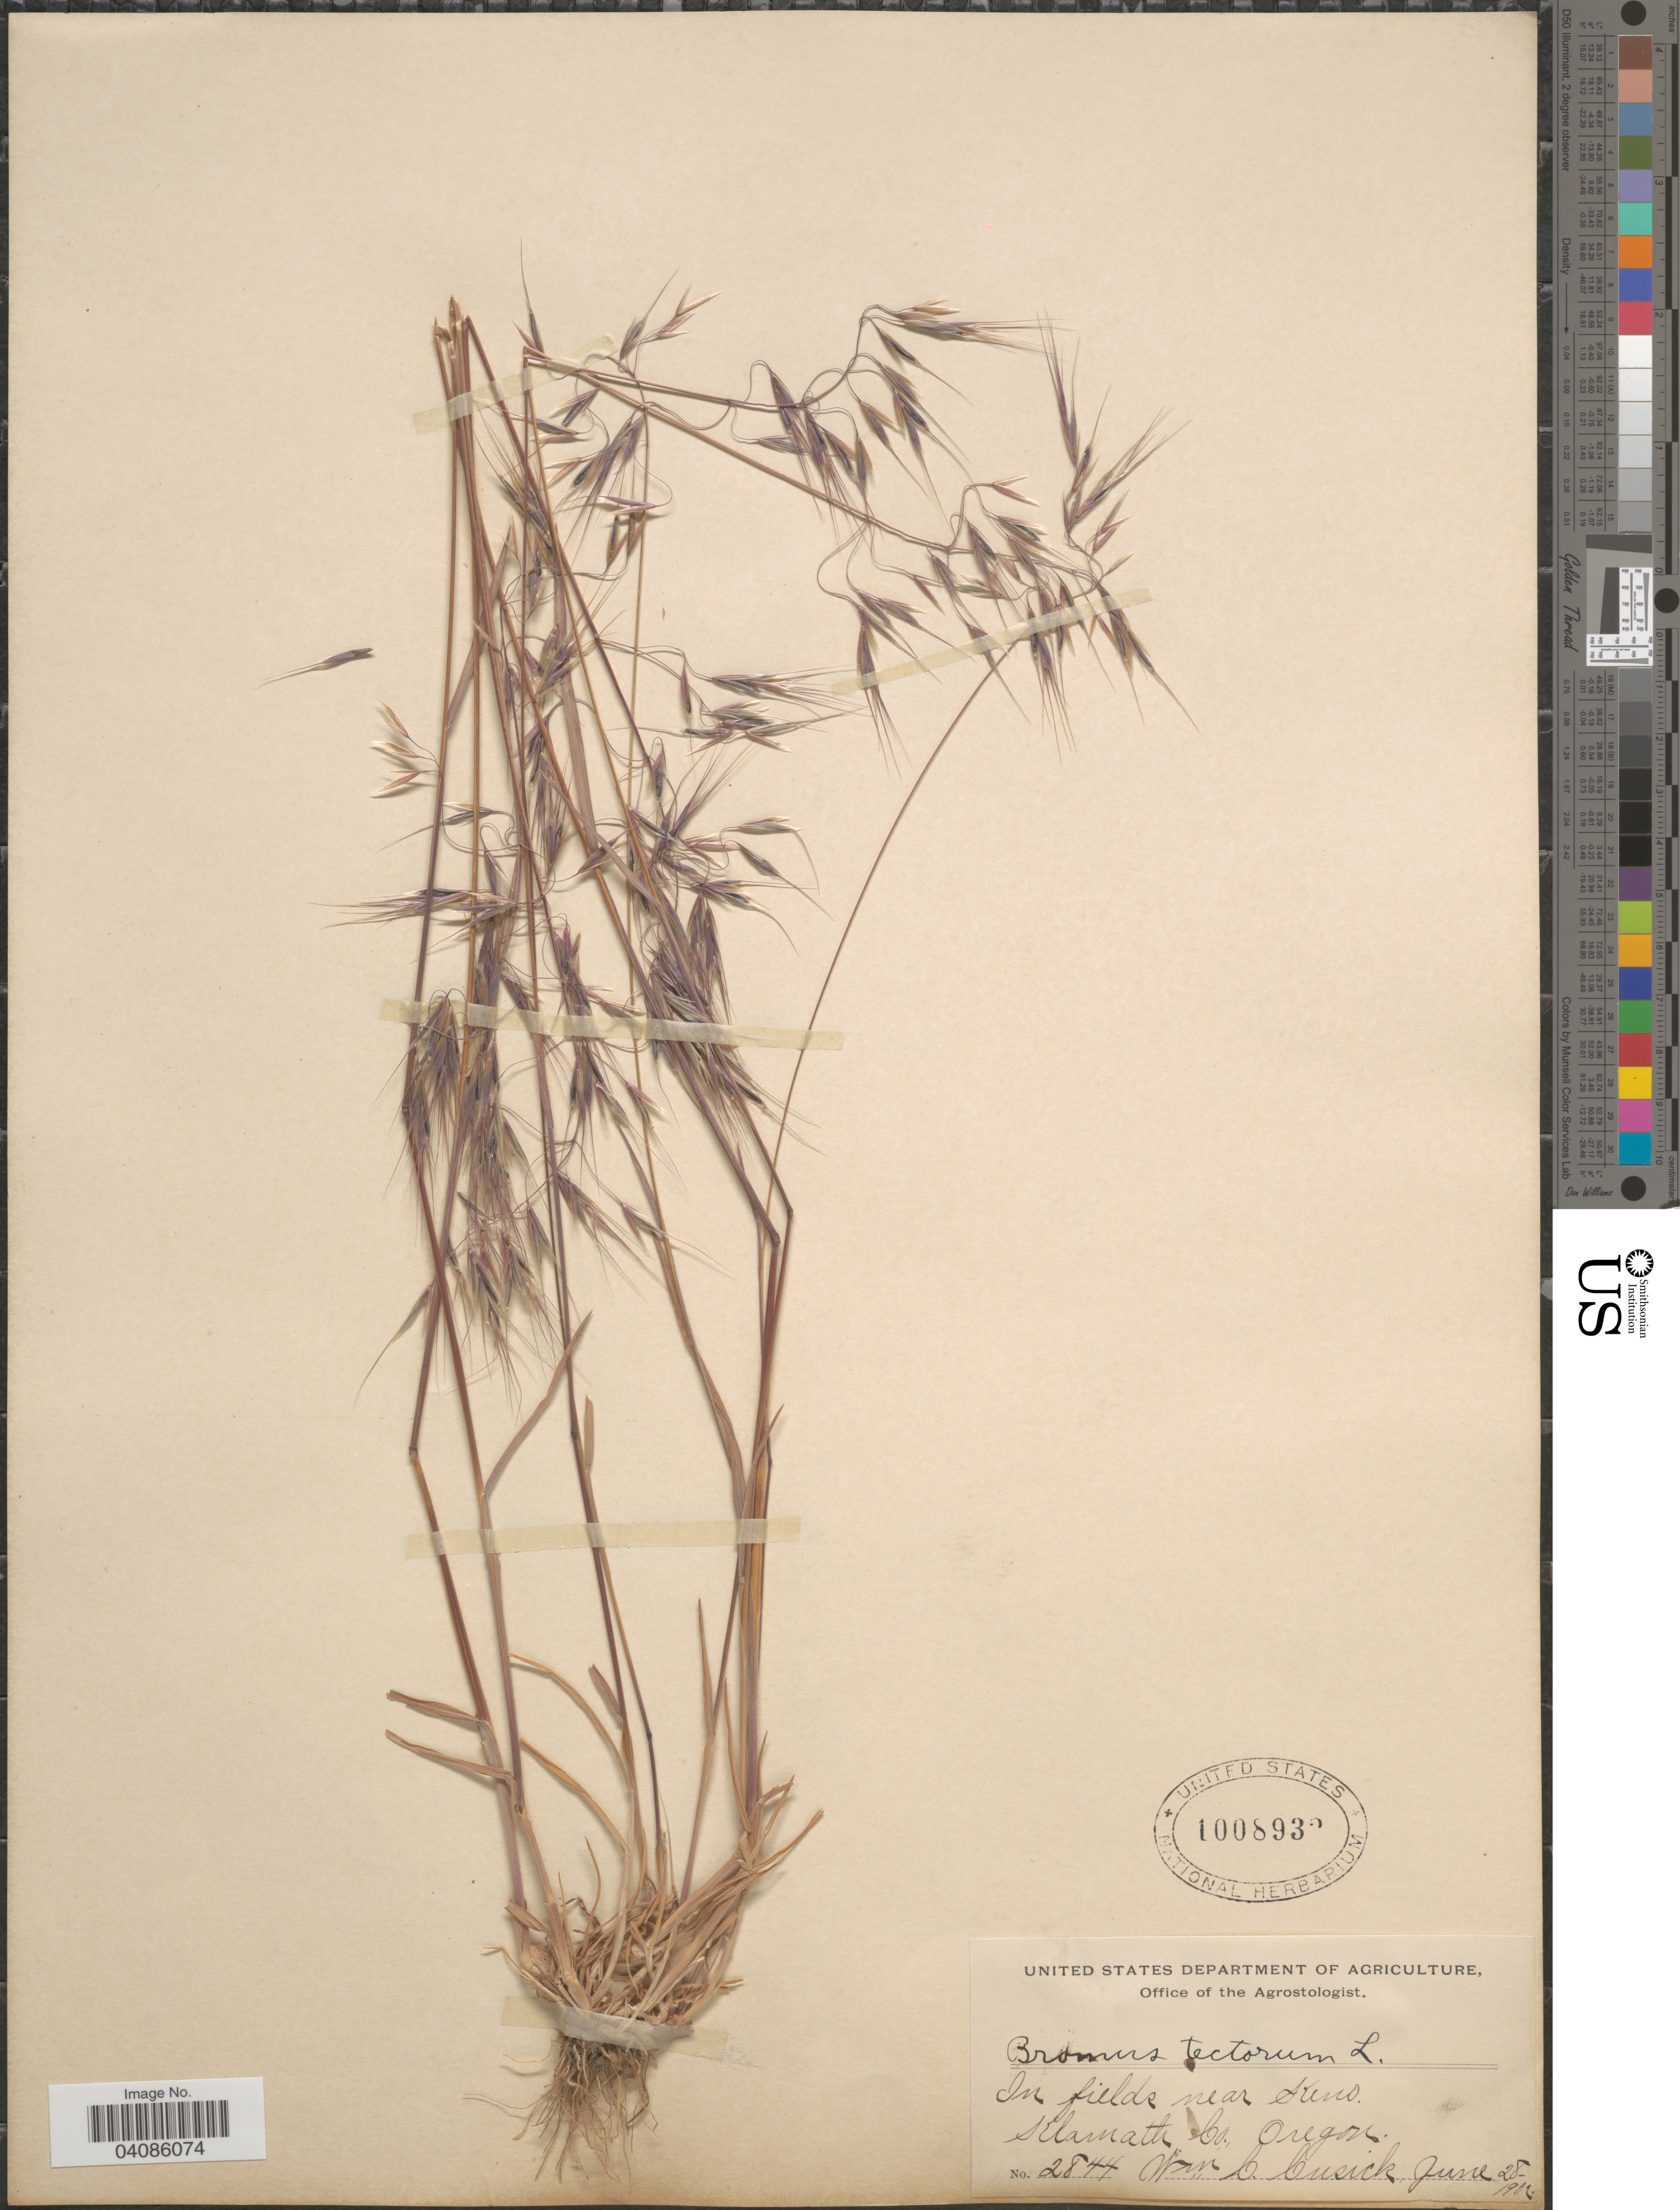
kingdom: Plantae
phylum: Tracheophyta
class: Liliopsida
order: Poales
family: Poaceae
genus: Bromus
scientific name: Bromus tectorum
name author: L.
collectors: W. C. Cusick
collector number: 2844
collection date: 1902-06-28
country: United States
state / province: Oregon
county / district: Klamath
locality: In fields near Keno. Klamath Co.